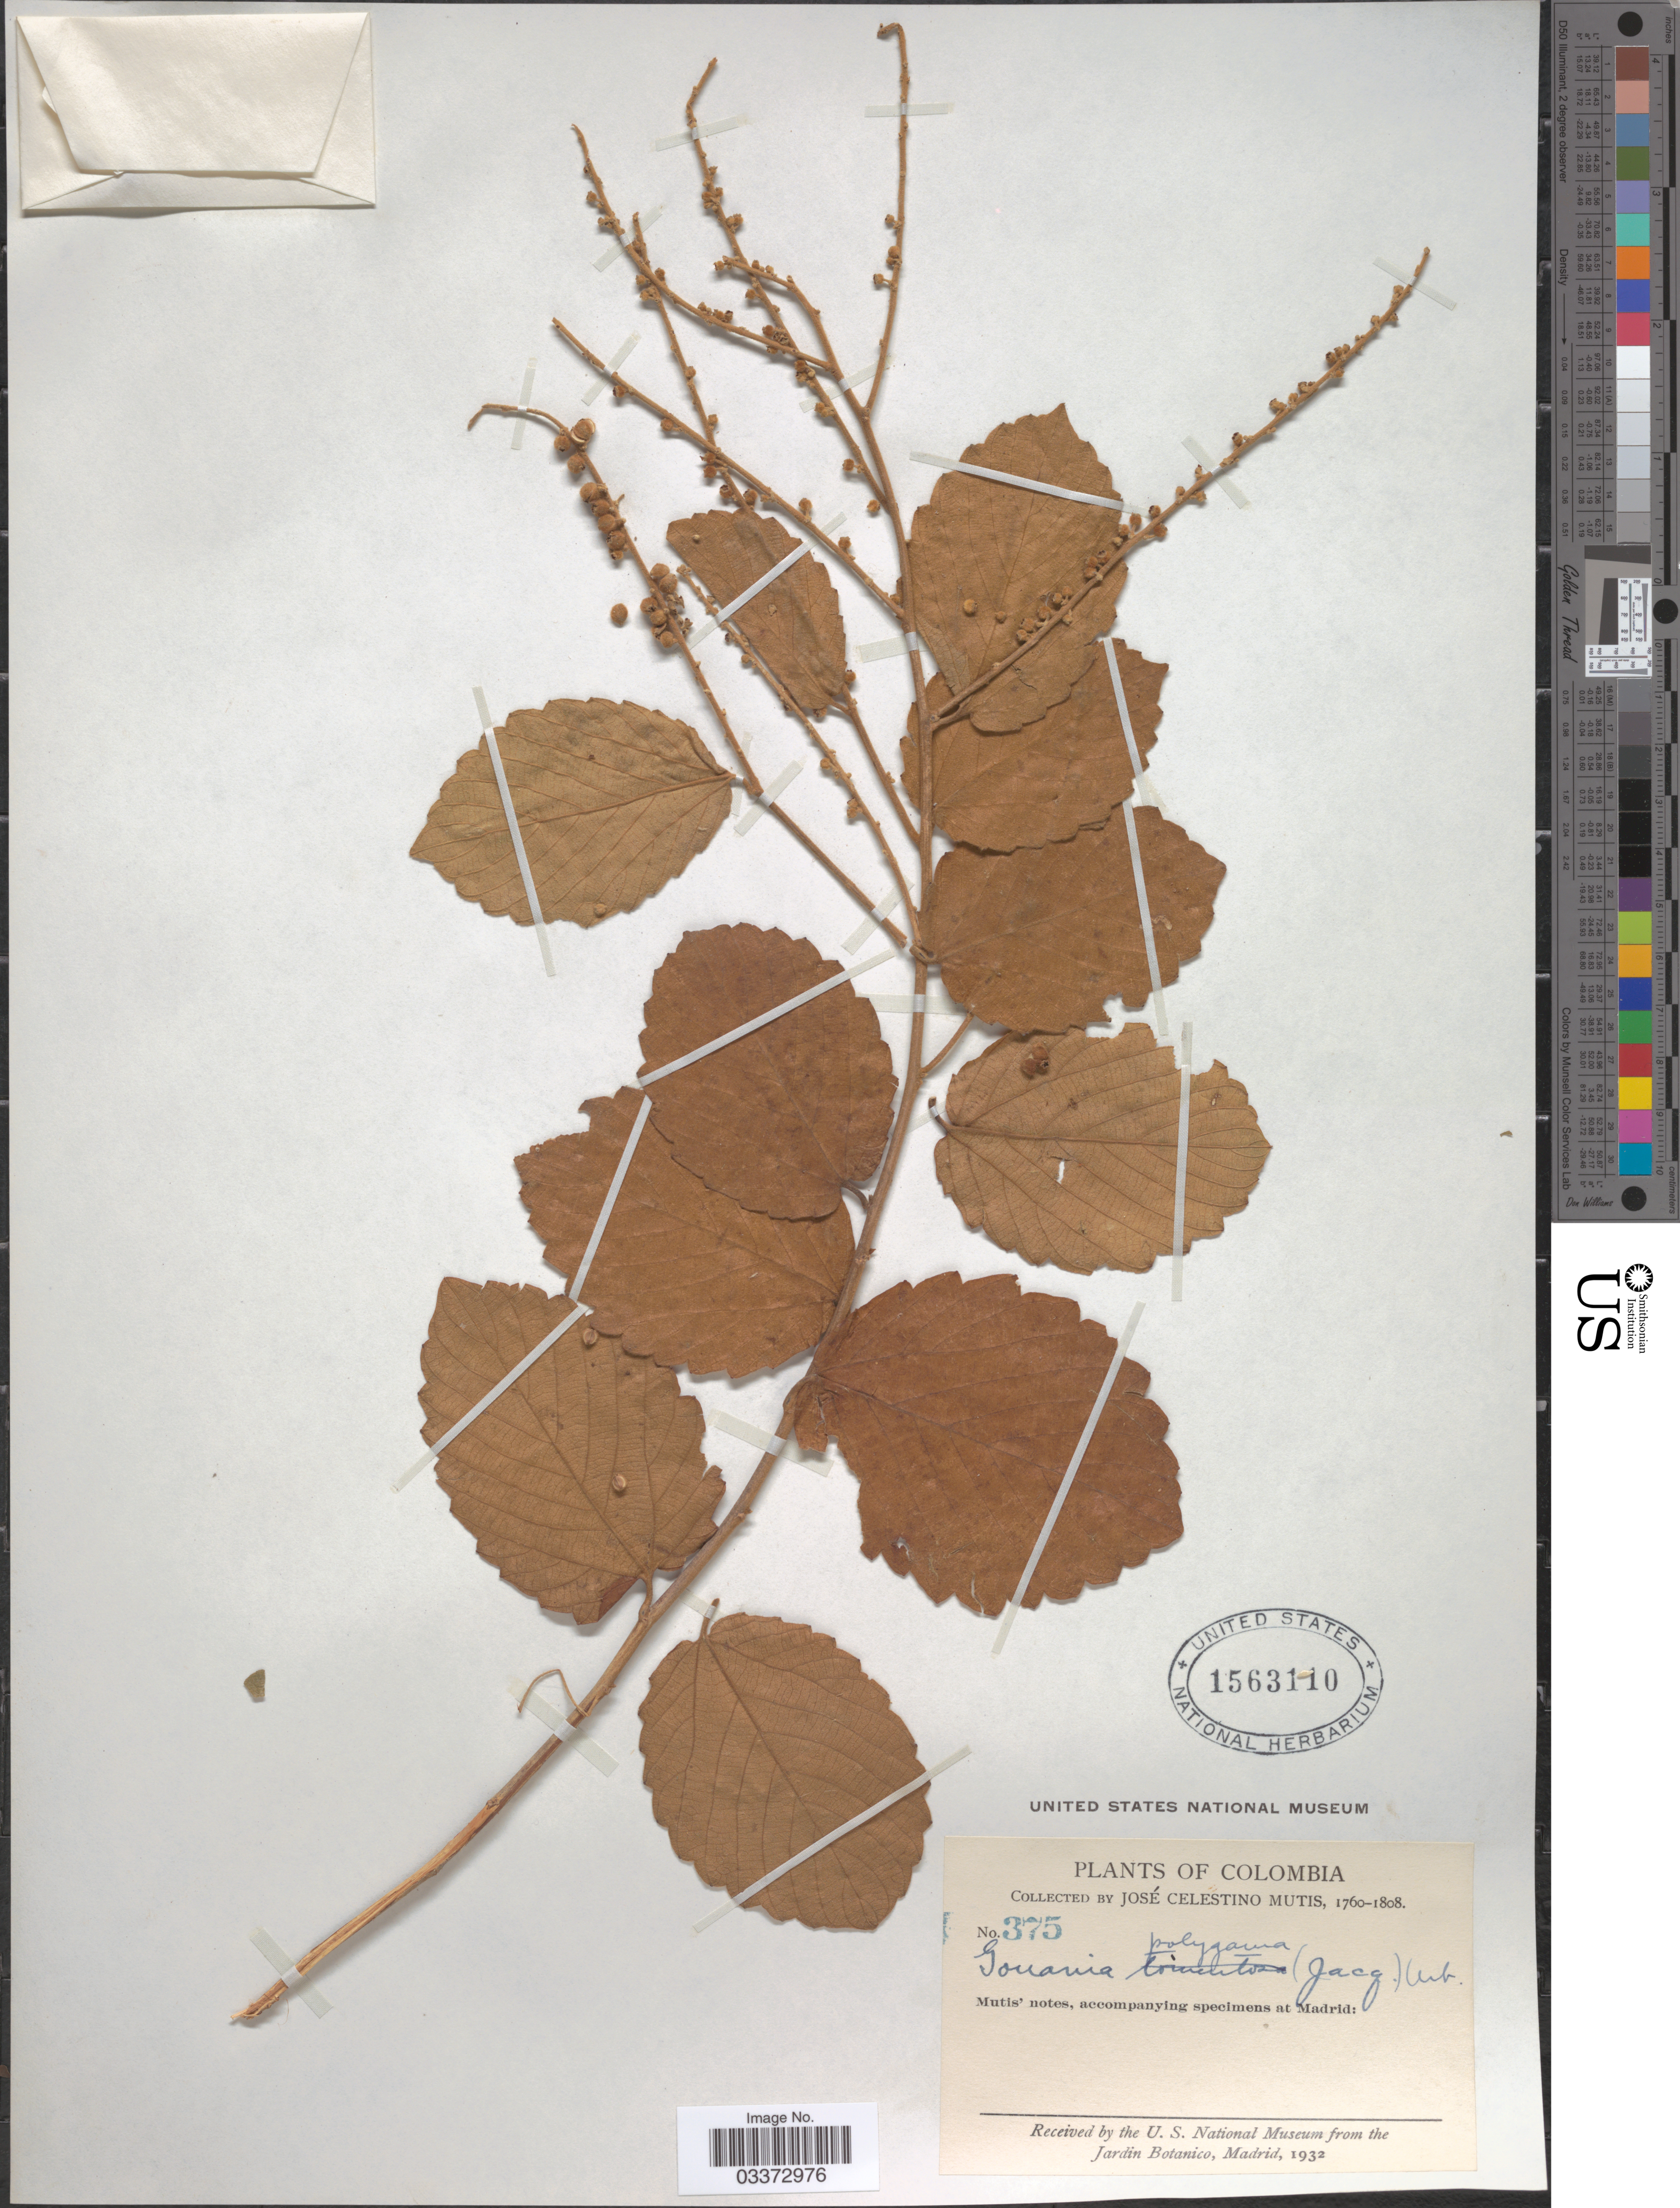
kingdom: Plantae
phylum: Tracheophyta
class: Magnoliopsida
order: Rosales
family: Rhamnaceae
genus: Gouania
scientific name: Gouania polygama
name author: (Jacq.) Urb.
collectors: J. C. B. Mutis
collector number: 375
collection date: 1760/1808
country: Colombia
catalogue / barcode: US 1563110